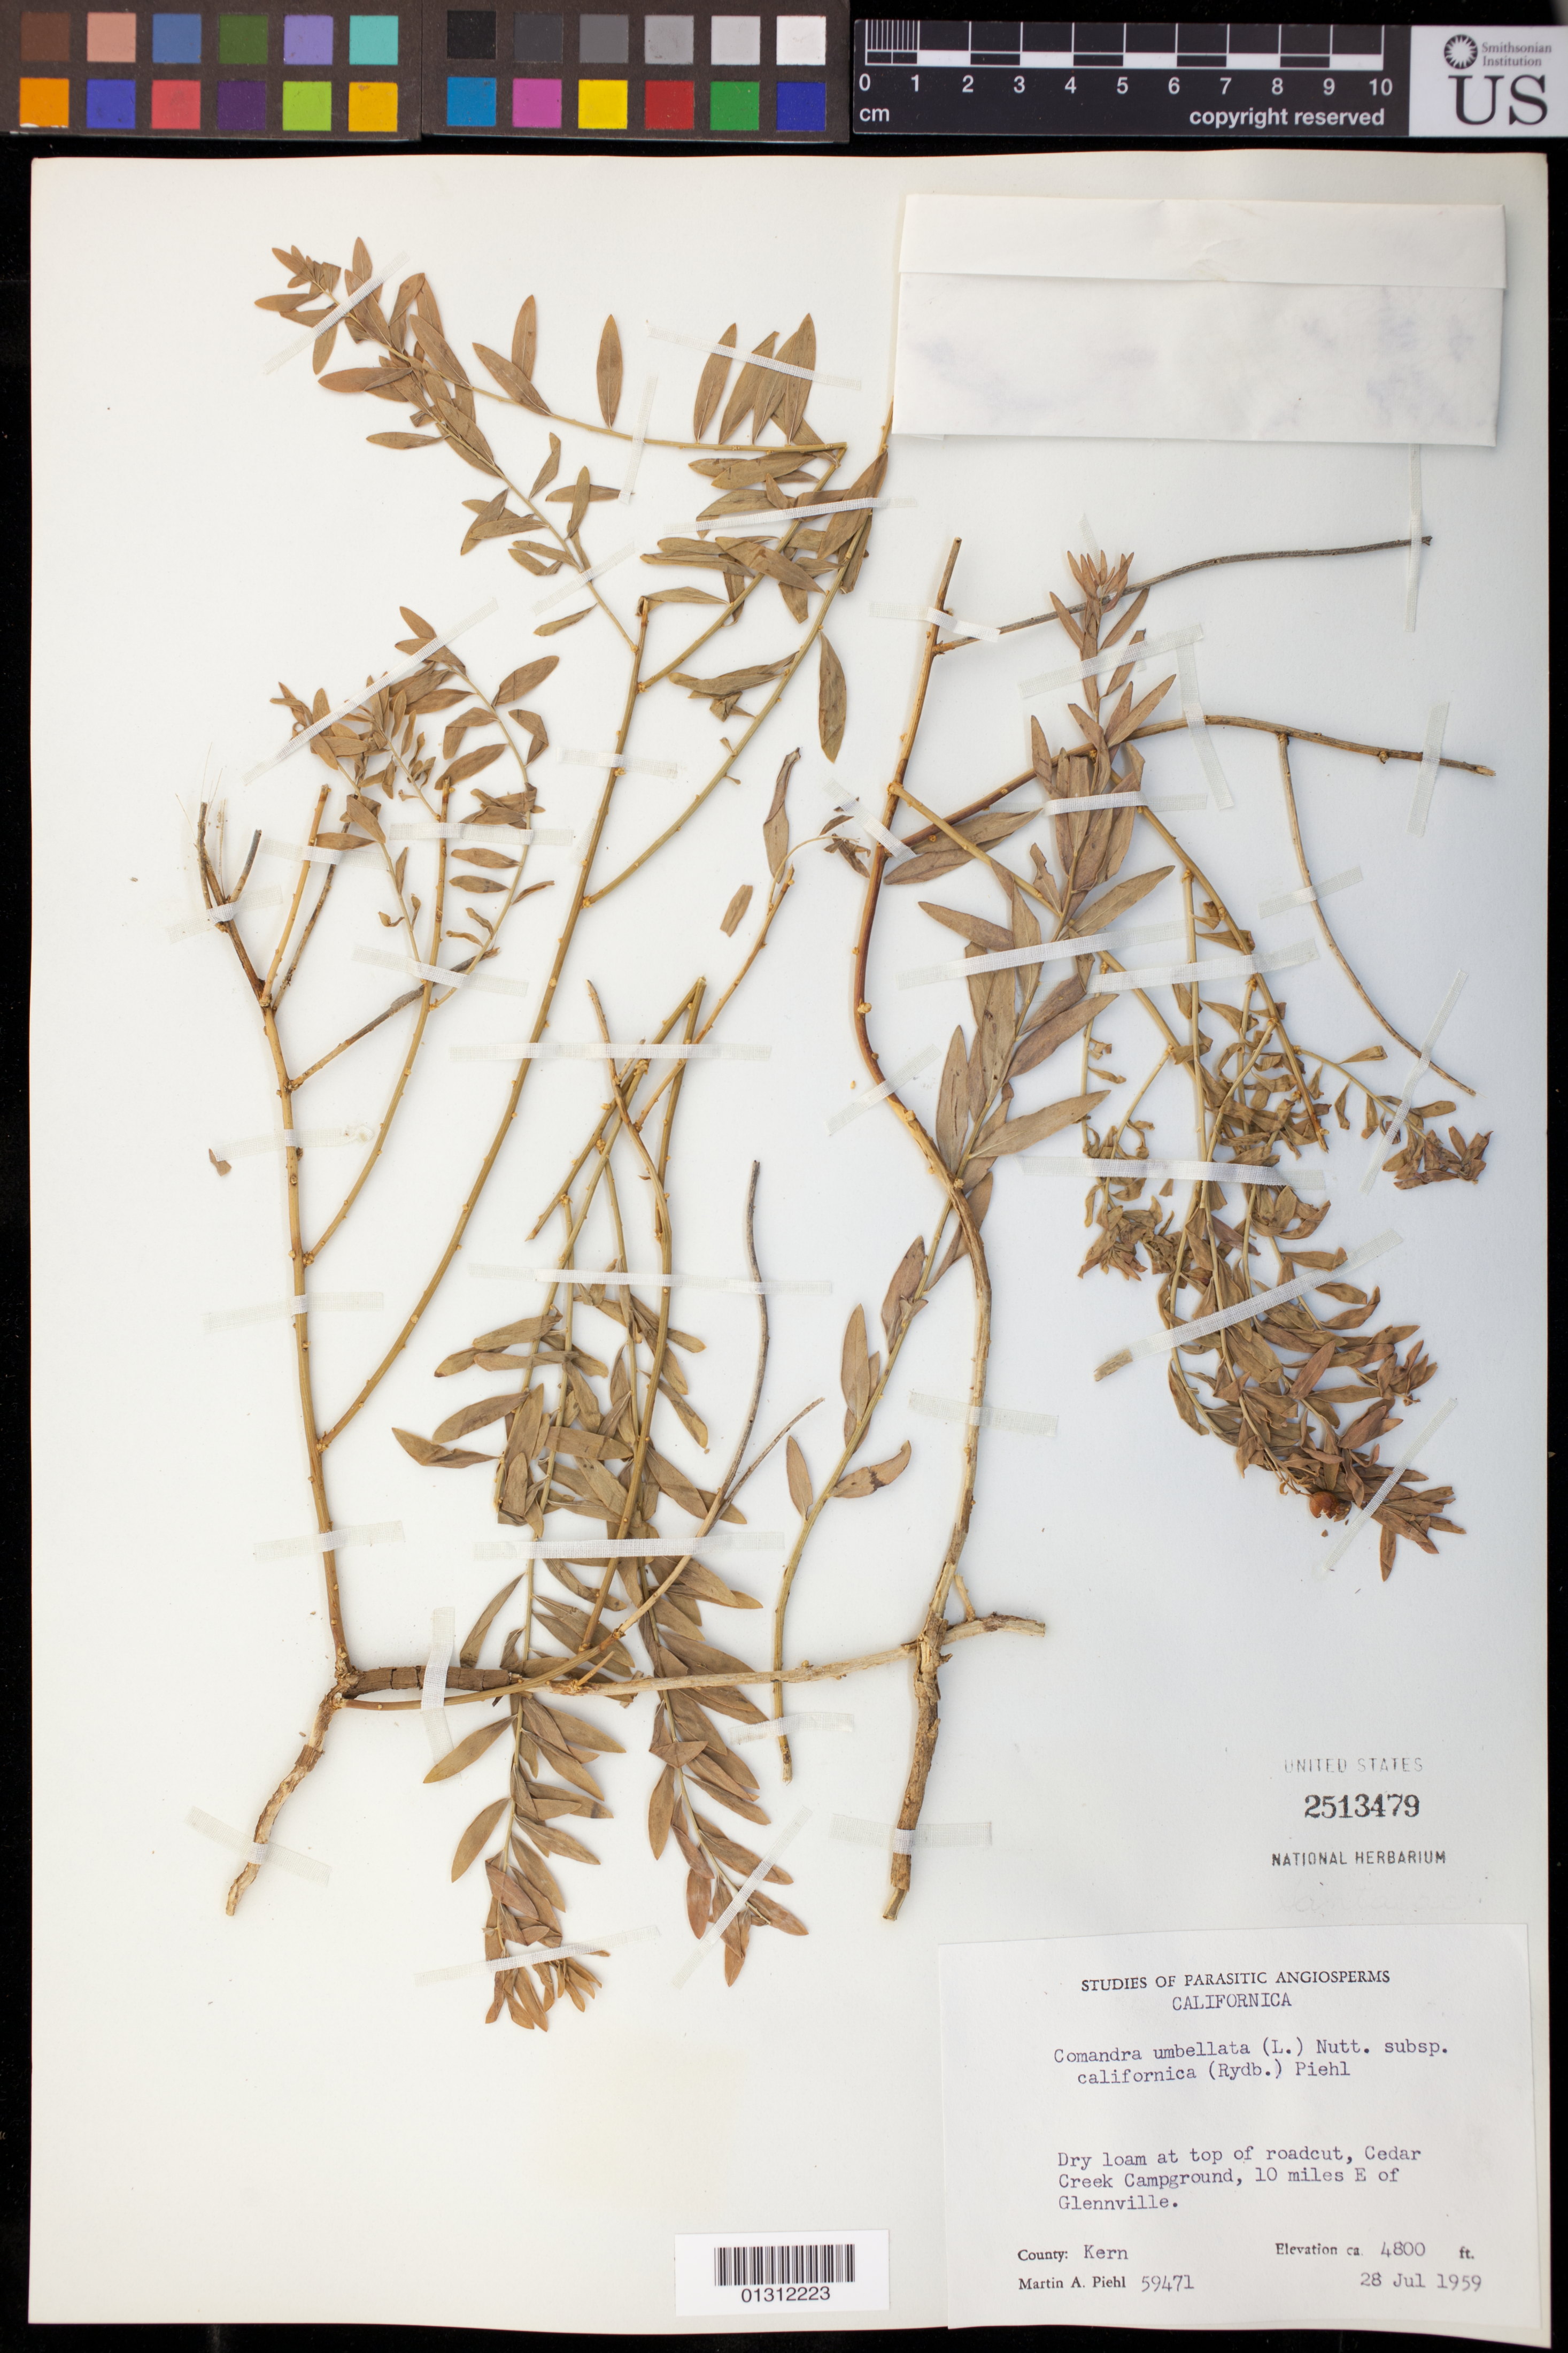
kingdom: Plantae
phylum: Tracheophyta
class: Magnoliopsida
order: Santalales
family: Comandraceae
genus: Comandra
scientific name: Comandra umbellata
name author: (L.) Nutt.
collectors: M. Piehl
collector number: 59471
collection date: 1959-07-28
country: United States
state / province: California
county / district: Kern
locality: Dry loam at top of roadcut, Cedar Creek Campground, 10 miles E of Glennville.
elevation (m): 1463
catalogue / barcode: US 2513479